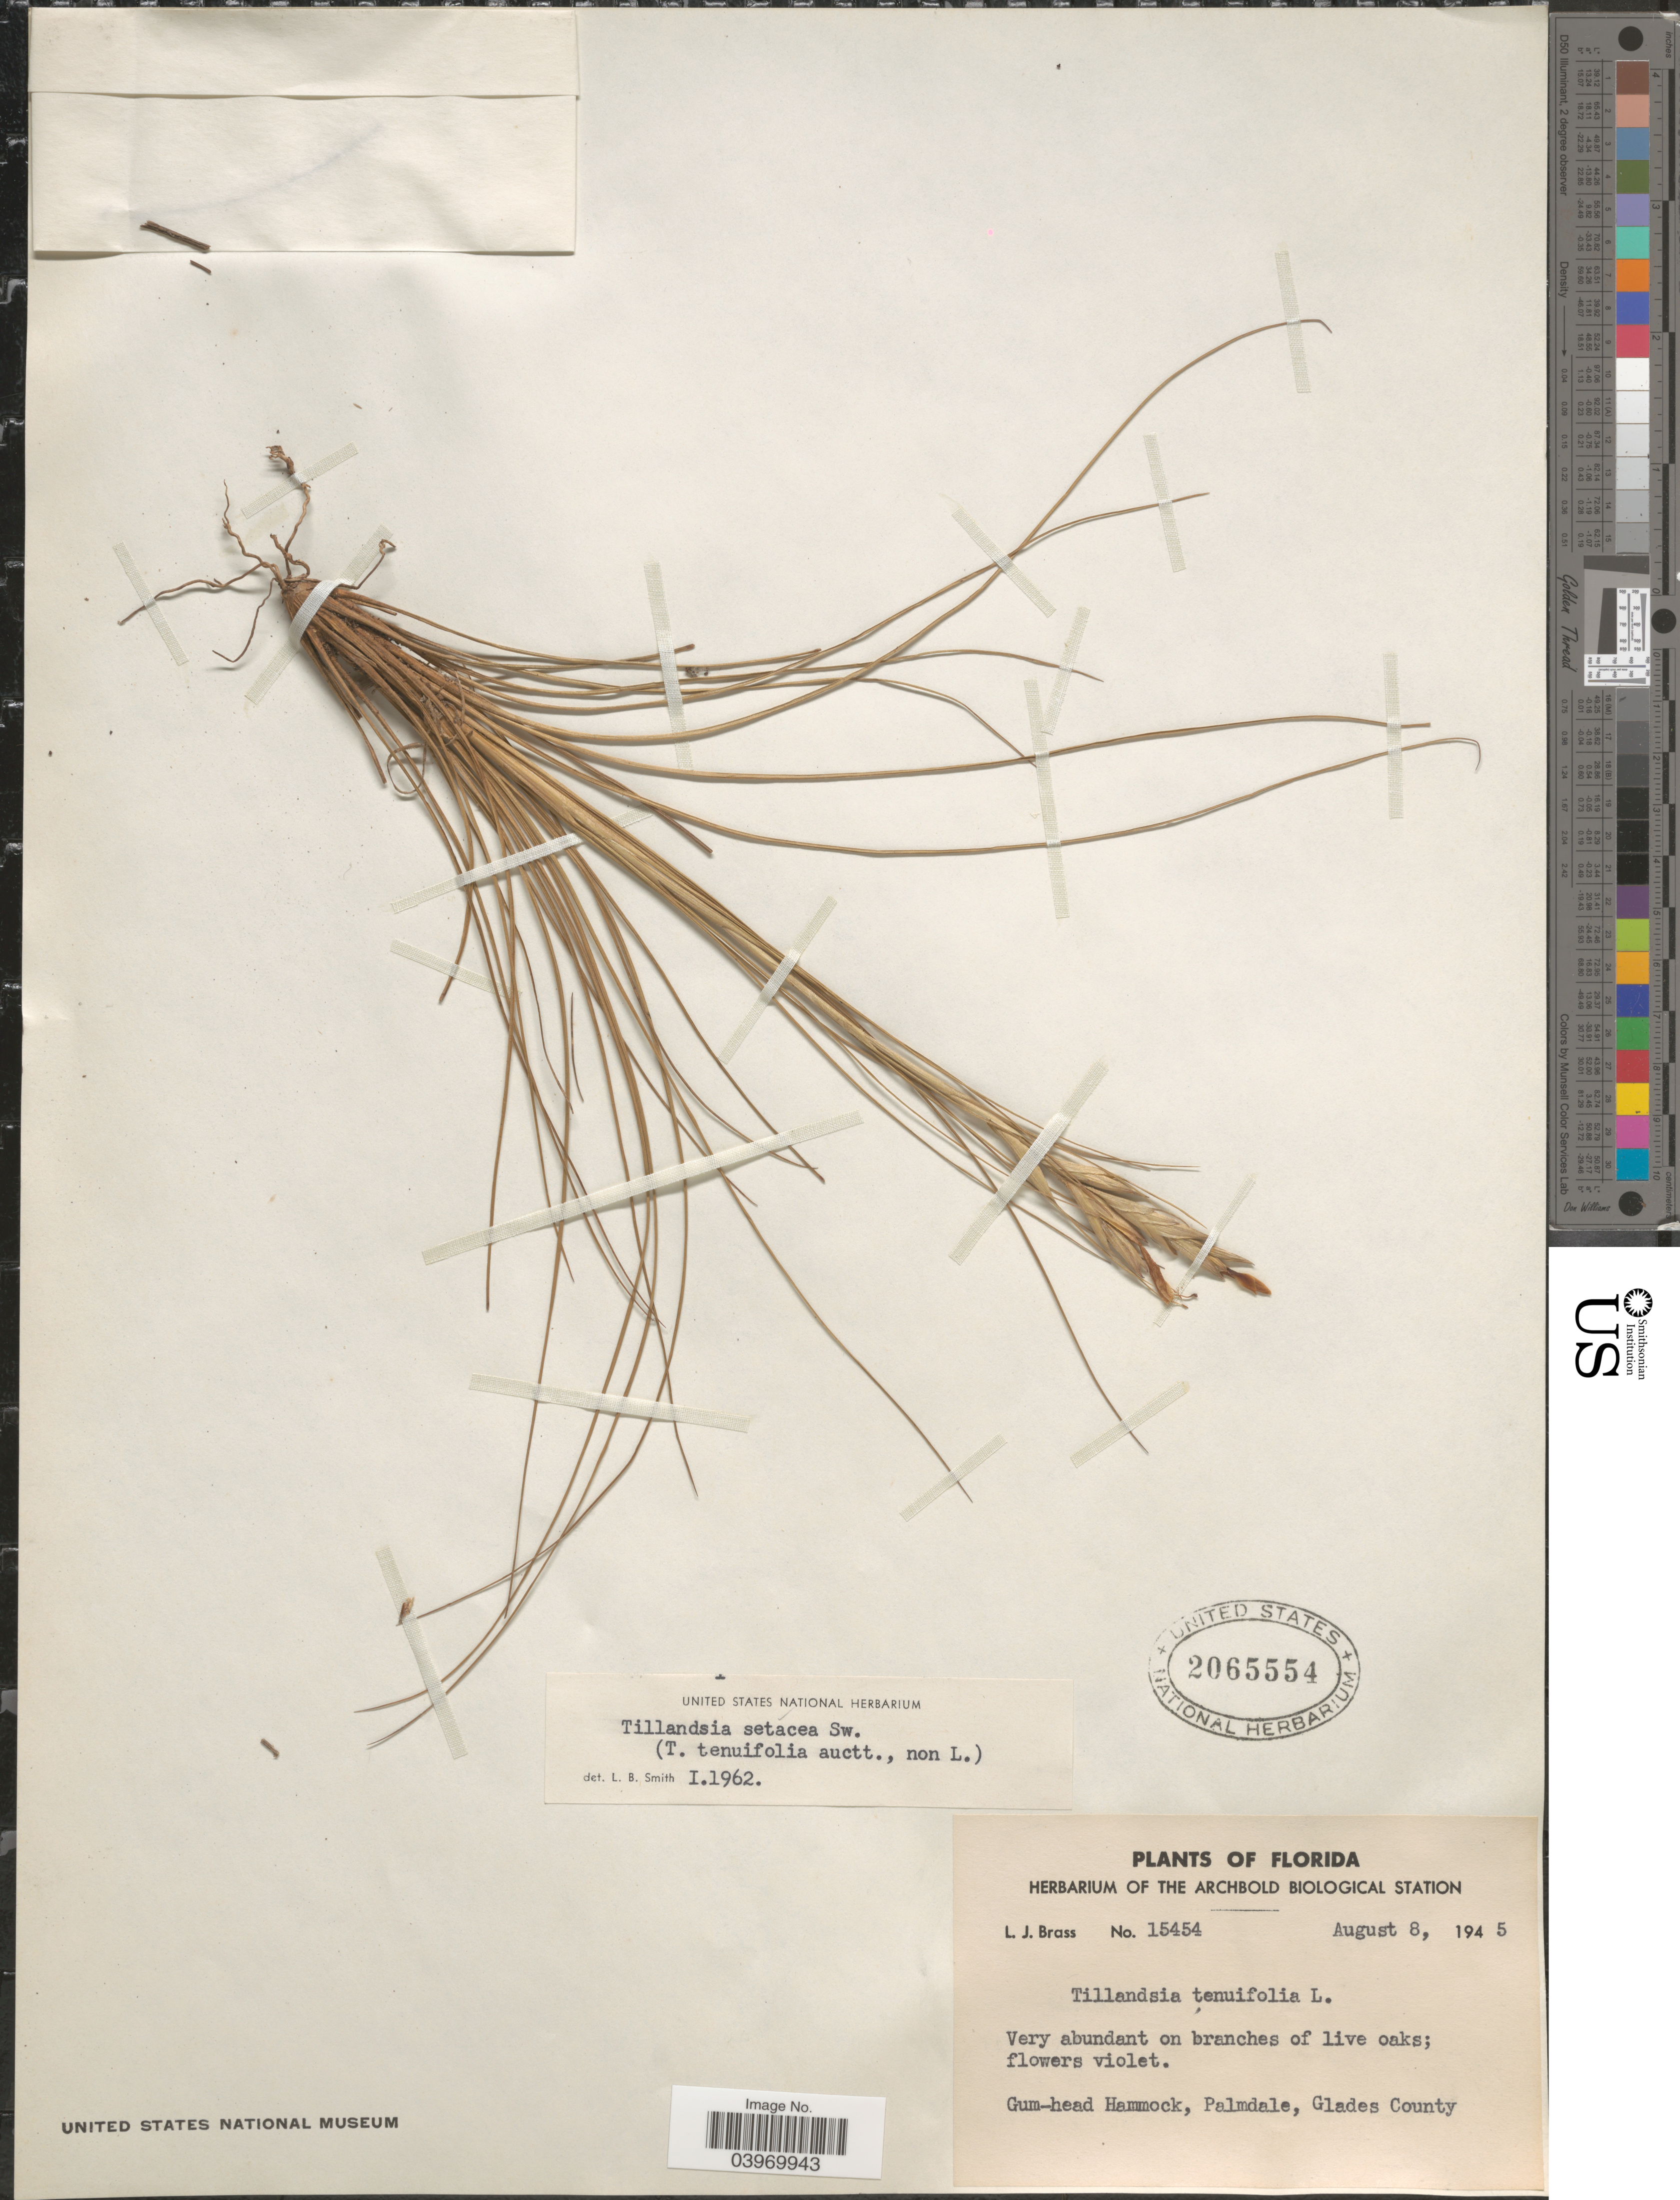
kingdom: Plantae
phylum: Tracheophyta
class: Liliopsida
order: Poales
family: Bromeliaceae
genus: Tillandsia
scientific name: Tillandsia setacea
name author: Sw.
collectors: L. J. Brass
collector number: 15454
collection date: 1945-08-08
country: United States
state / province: Florida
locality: Gum-head Hammock, Palmdale, Glades County.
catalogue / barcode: US 2065554